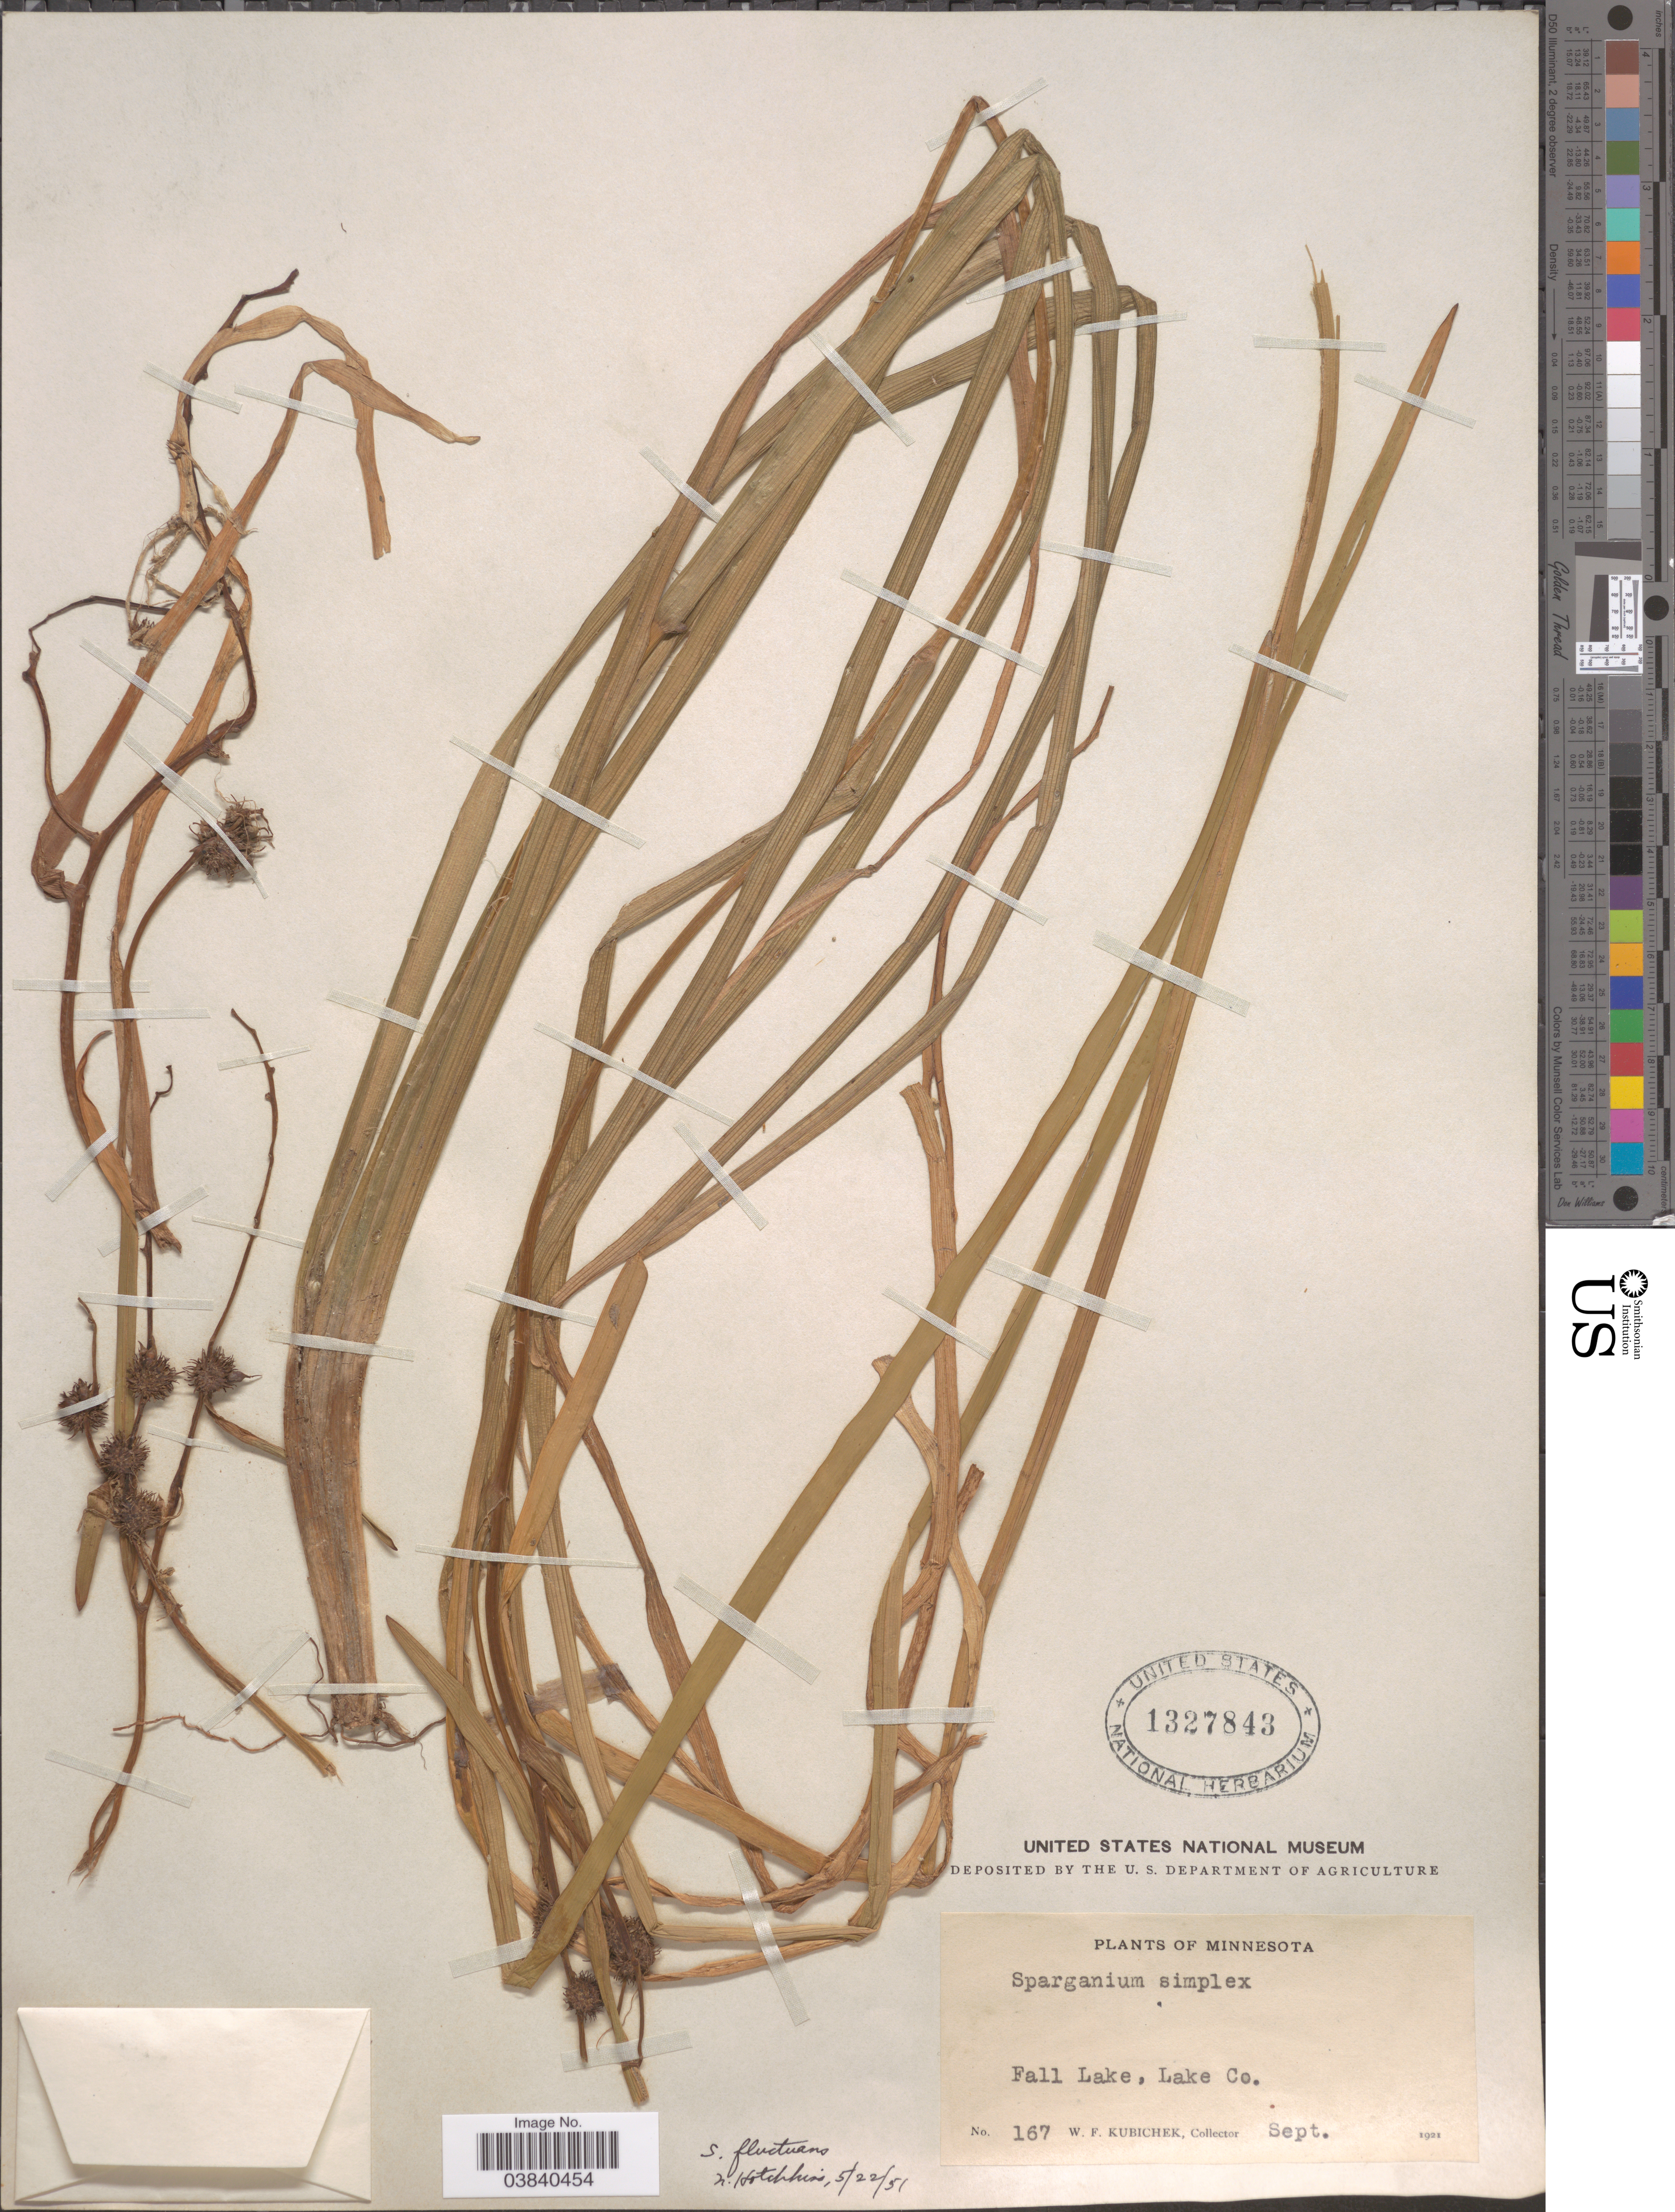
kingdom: Plantae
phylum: Tracheophyta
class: Liliopsida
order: Poales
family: Typhaceae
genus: Sparganium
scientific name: Sparganium fluctuans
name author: (Engelm.) B.L. Rob.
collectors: W. Kubichek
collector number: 167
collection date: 1921-09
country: United States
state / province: Minnesota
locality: Fall Lake, Lake Co.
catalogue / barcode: US 1327843